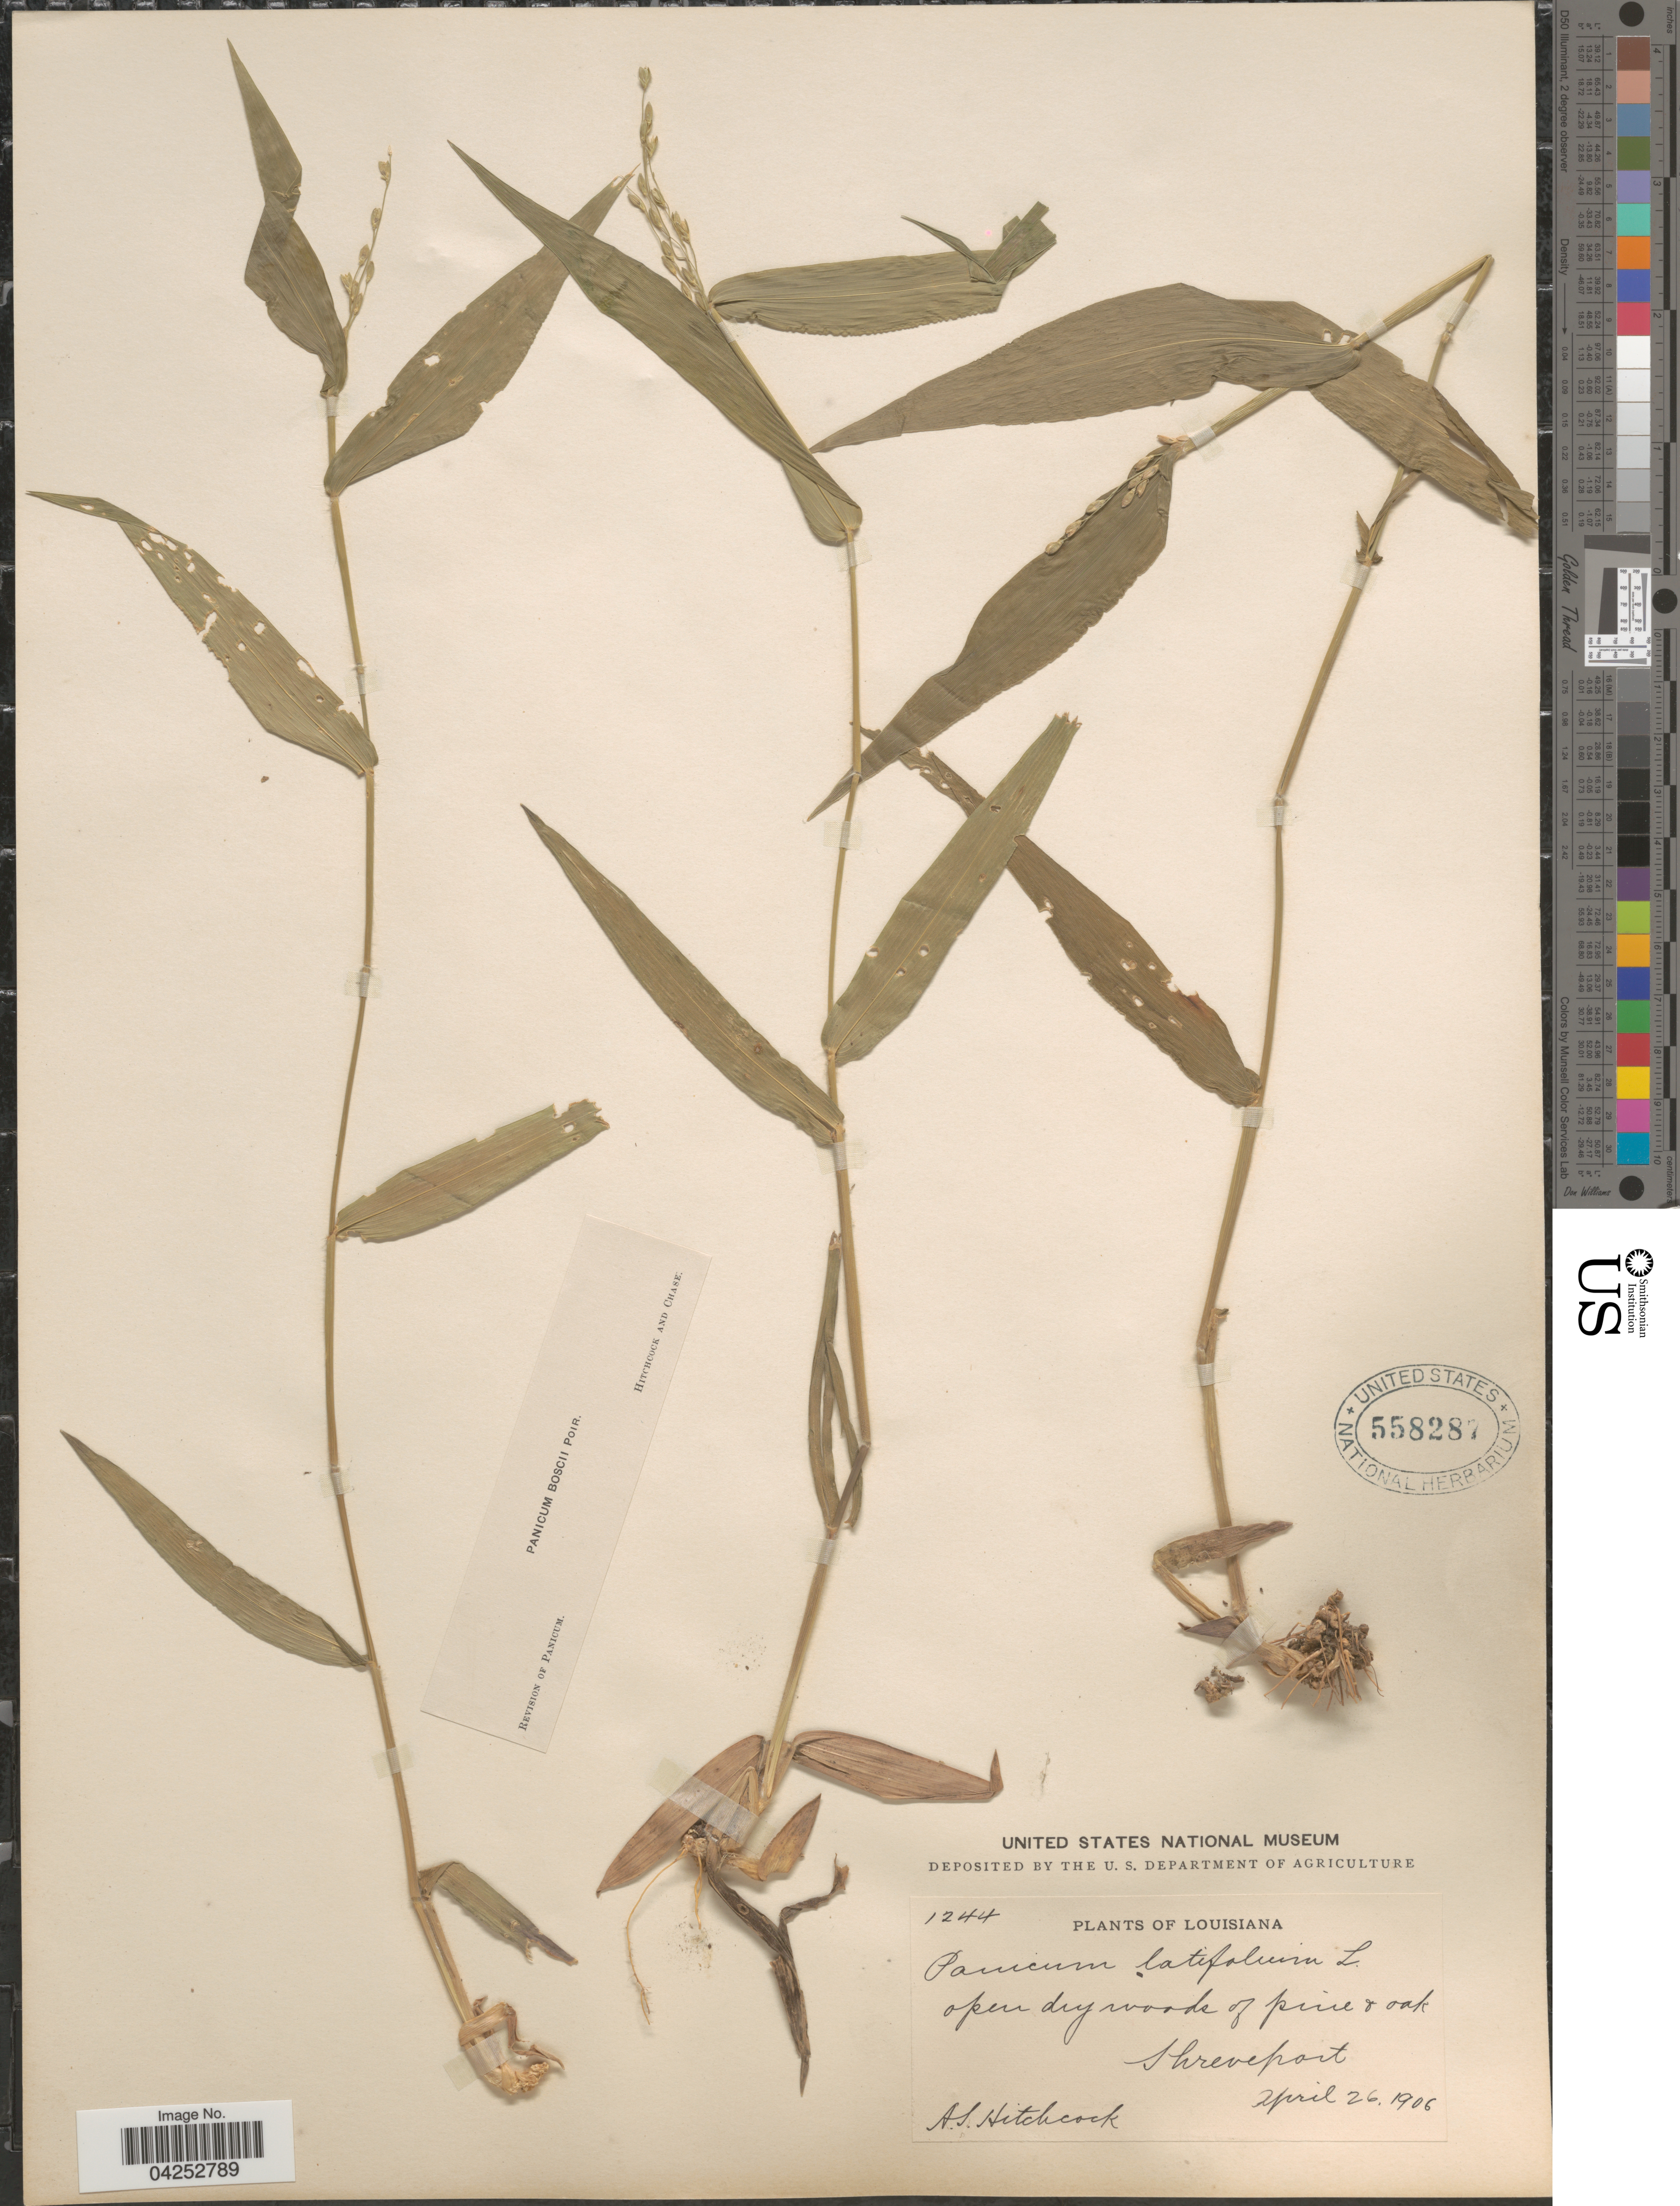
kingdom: Plantae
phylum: Tracheophyta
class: Liliopsida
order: Poales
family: Poaceae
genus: Dichanthelium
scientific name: Dichanthelium boscii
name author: (Poir.) Gould & C.A. Clark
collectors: A. S. Hitchcock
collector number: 1244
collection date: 1906-04-26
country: United States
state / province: Louisiana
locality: Shreveport.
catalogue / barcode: US 558287